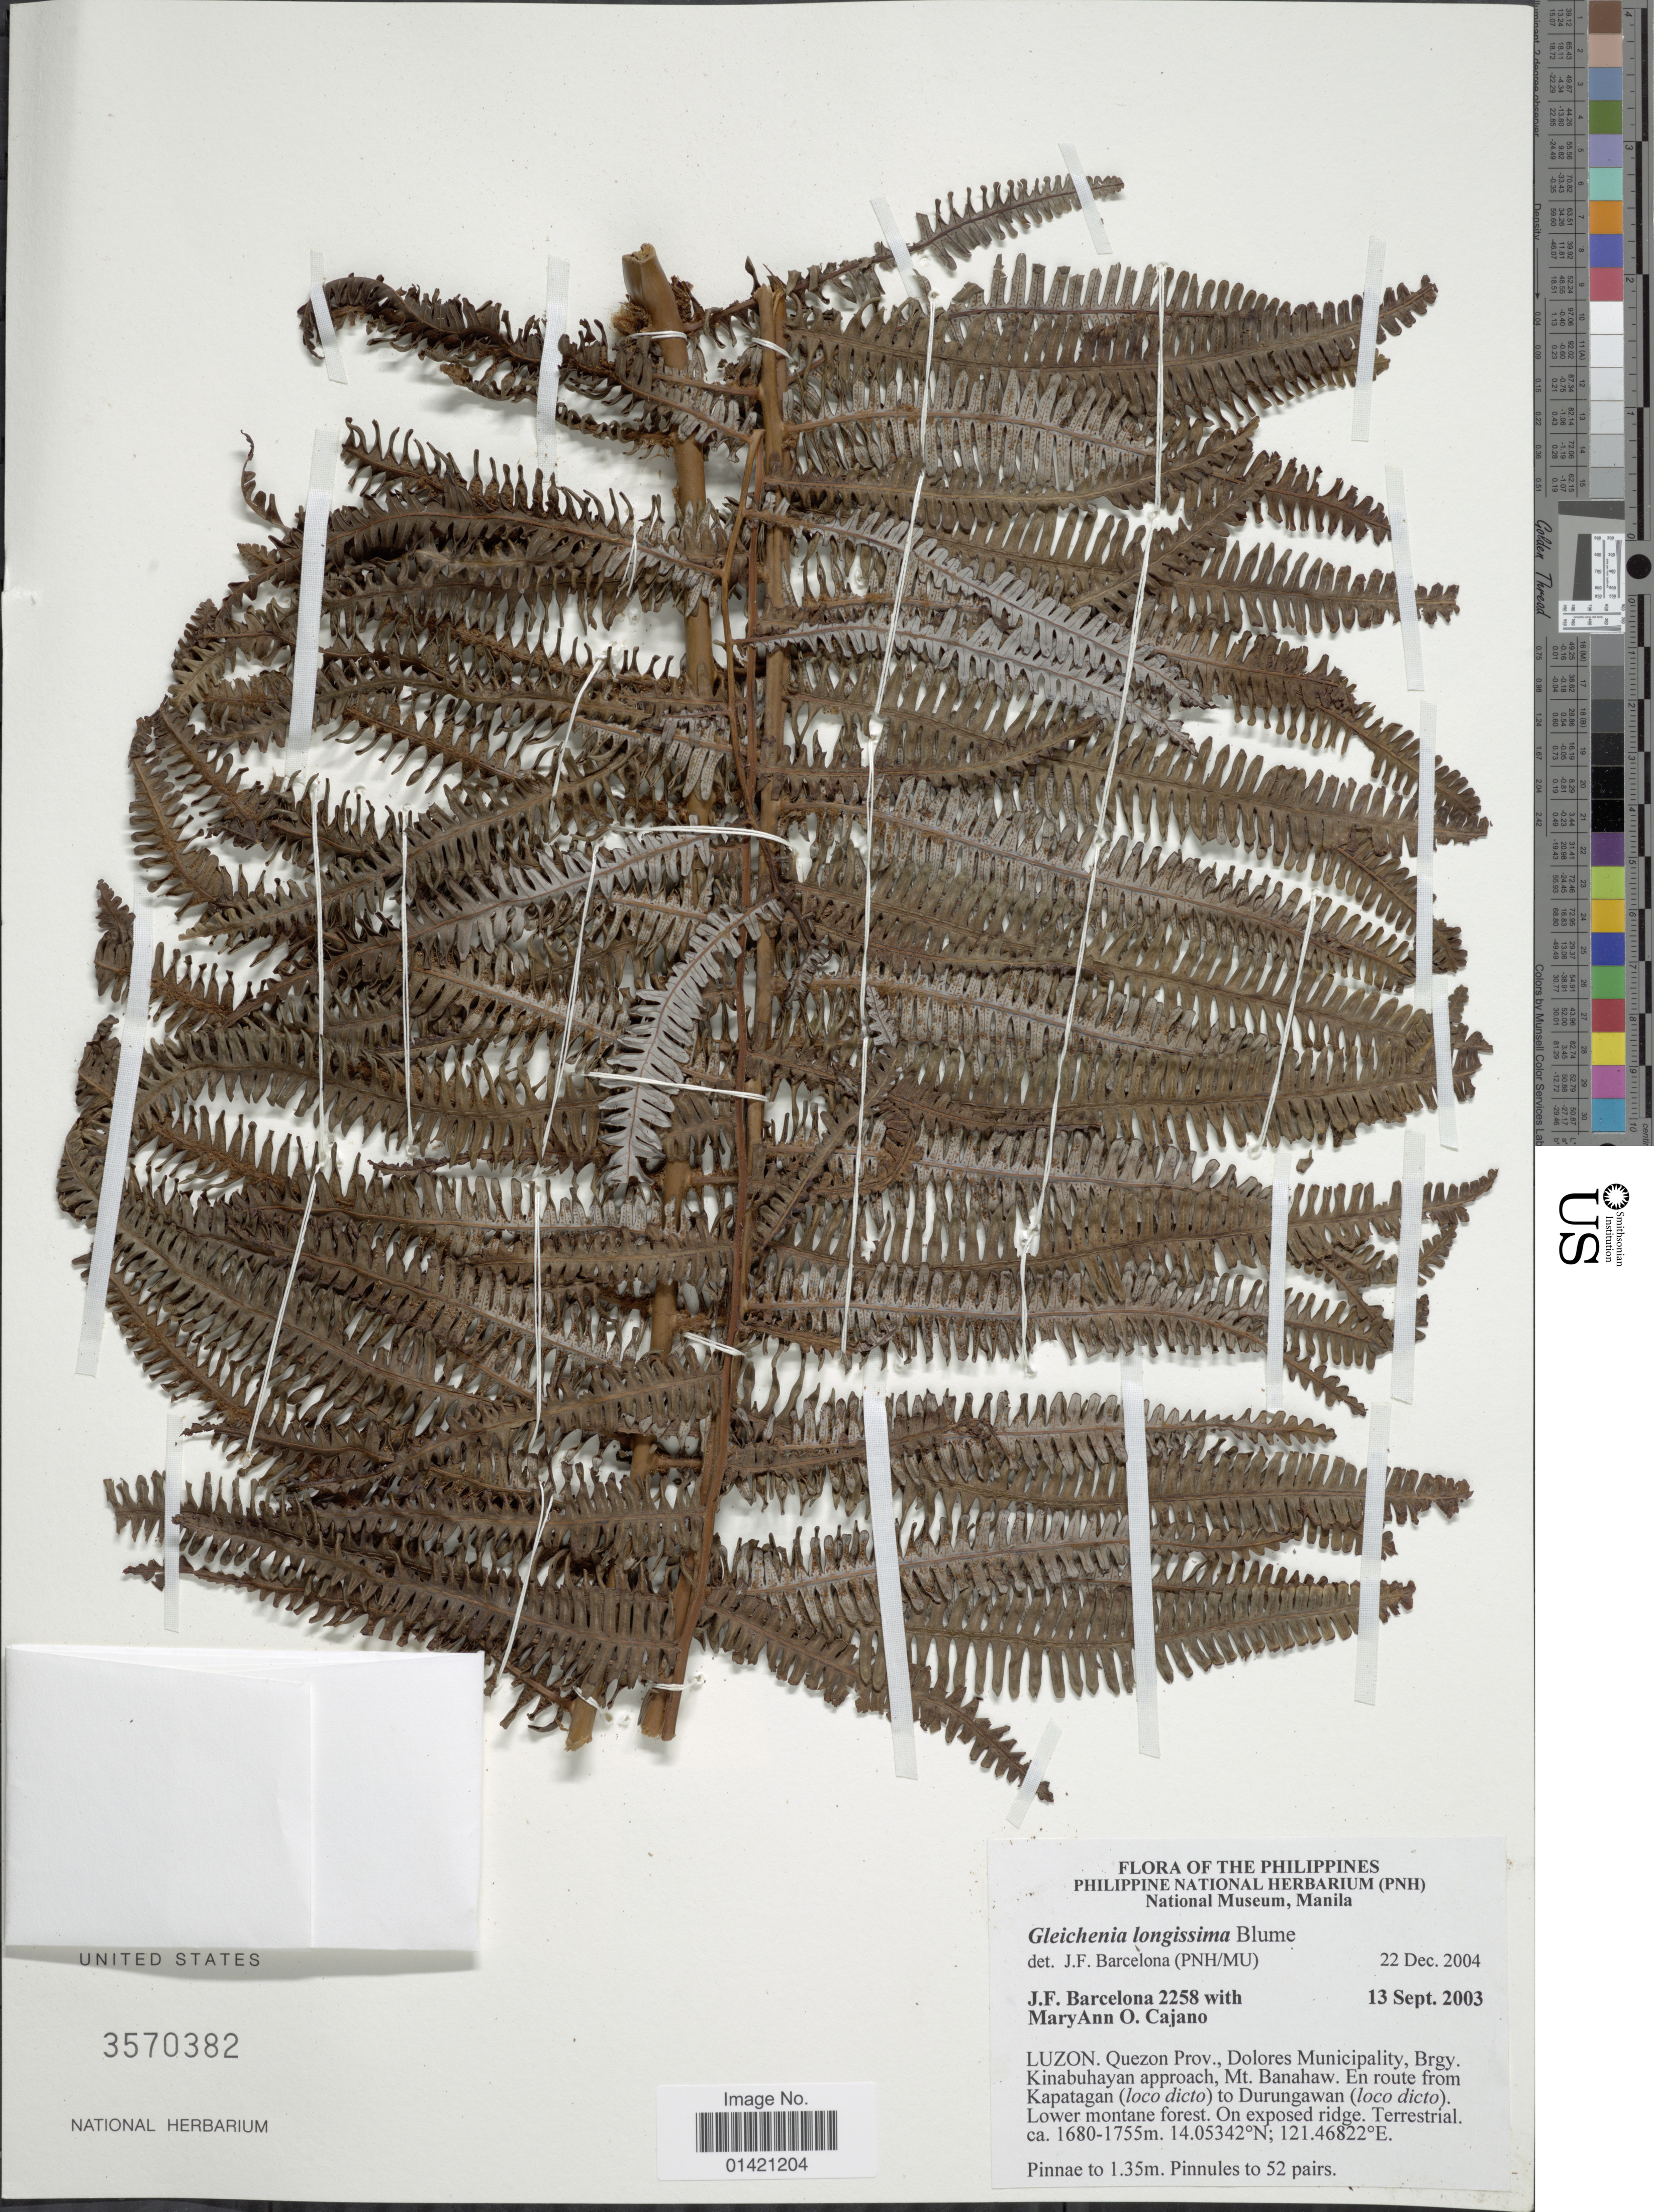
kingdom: Plantae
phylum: Tracheophyta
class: Polypodiopsida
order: Gleicheniales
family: Gleicheniaceae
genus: Diplopterygium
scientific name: Diplopterygium longissimum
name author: (Blume) Nakai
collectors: J. F. Barcelona & M. Cajano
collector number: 2258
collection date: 2003-09-13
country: Philippines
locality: Luzon. Quezon Prov., Dolores Municipality, Brgy. Kinabuhayan approach, Mt. Banahaw. En route from Kapatagan (loco dicto) to Durungawan (loco dicto).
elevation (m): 1680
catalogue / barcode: US 3570382